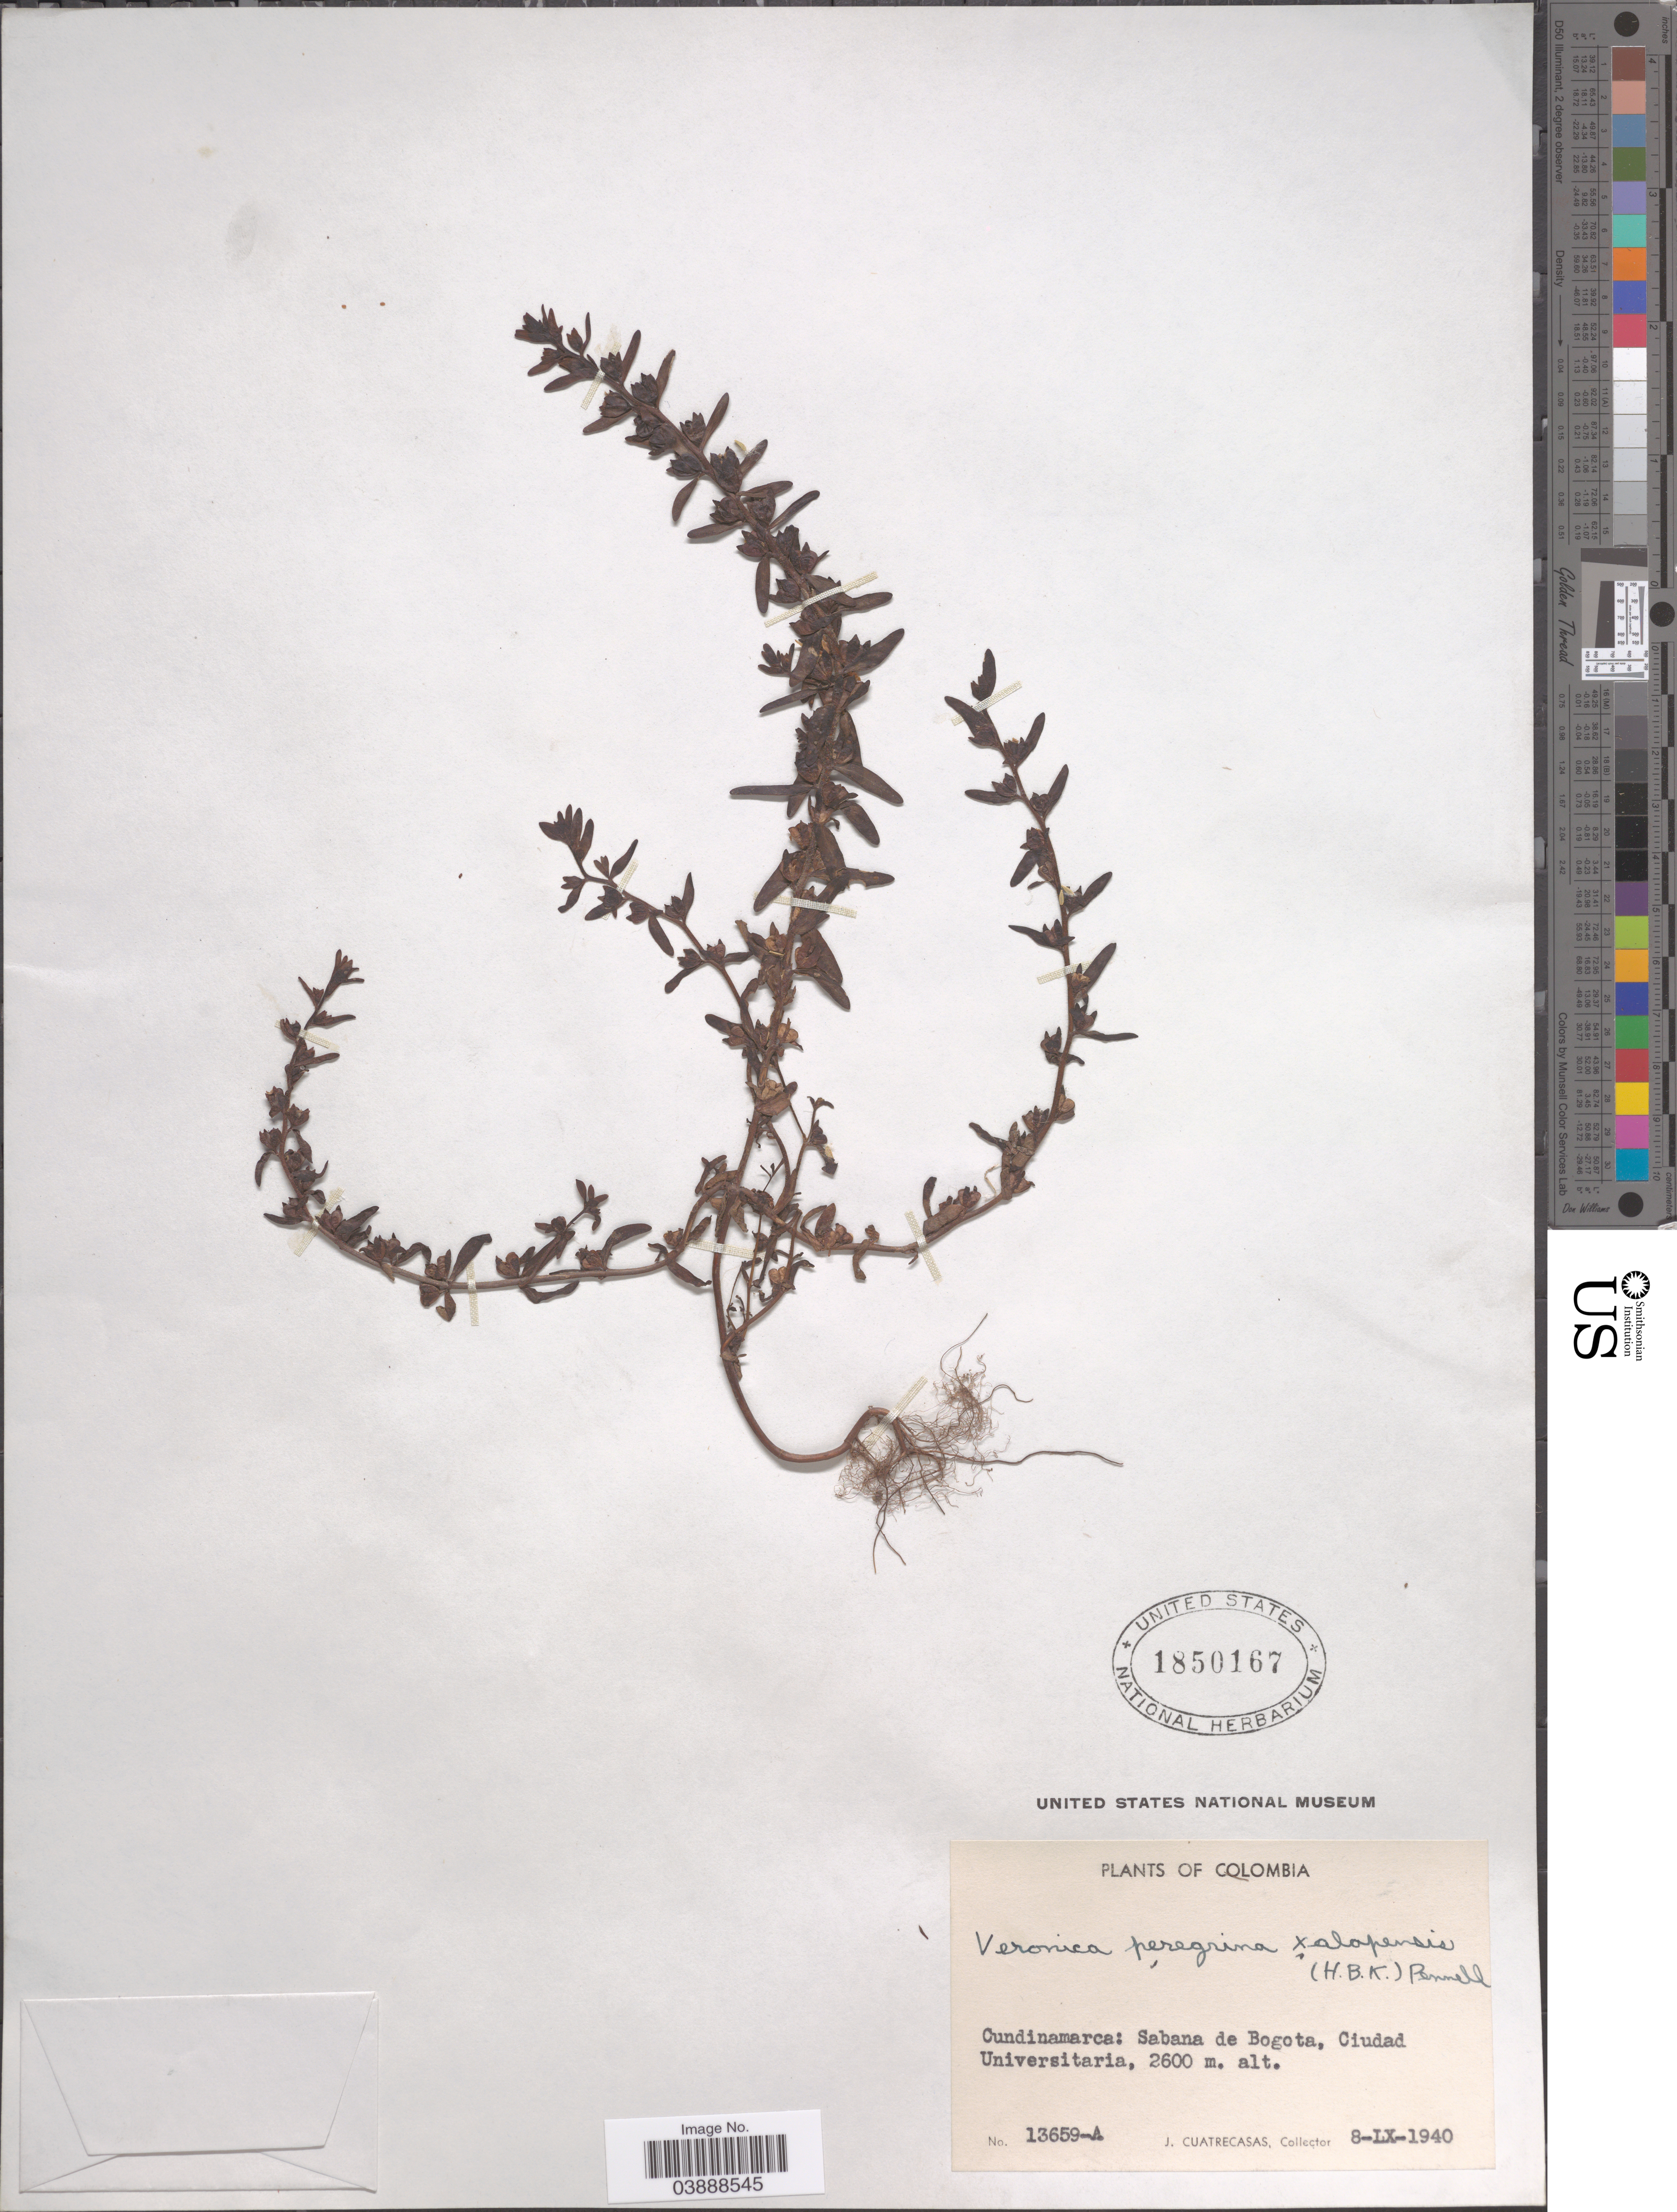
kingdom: Plantae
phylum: Tracheophyta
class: Magnoliopsida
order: Lamiales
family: Plantaginaceae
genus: Veronica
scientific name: Veronica peregrina var. xalapensis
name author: Kunth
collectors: J. Cuatrecasas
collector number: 13659-A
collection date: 1940-09-08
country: Colombia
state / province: Cundinamarca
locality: Sabana de Bogota, Ciudad Universitaria.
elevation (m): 2600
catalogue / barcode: US 1850167